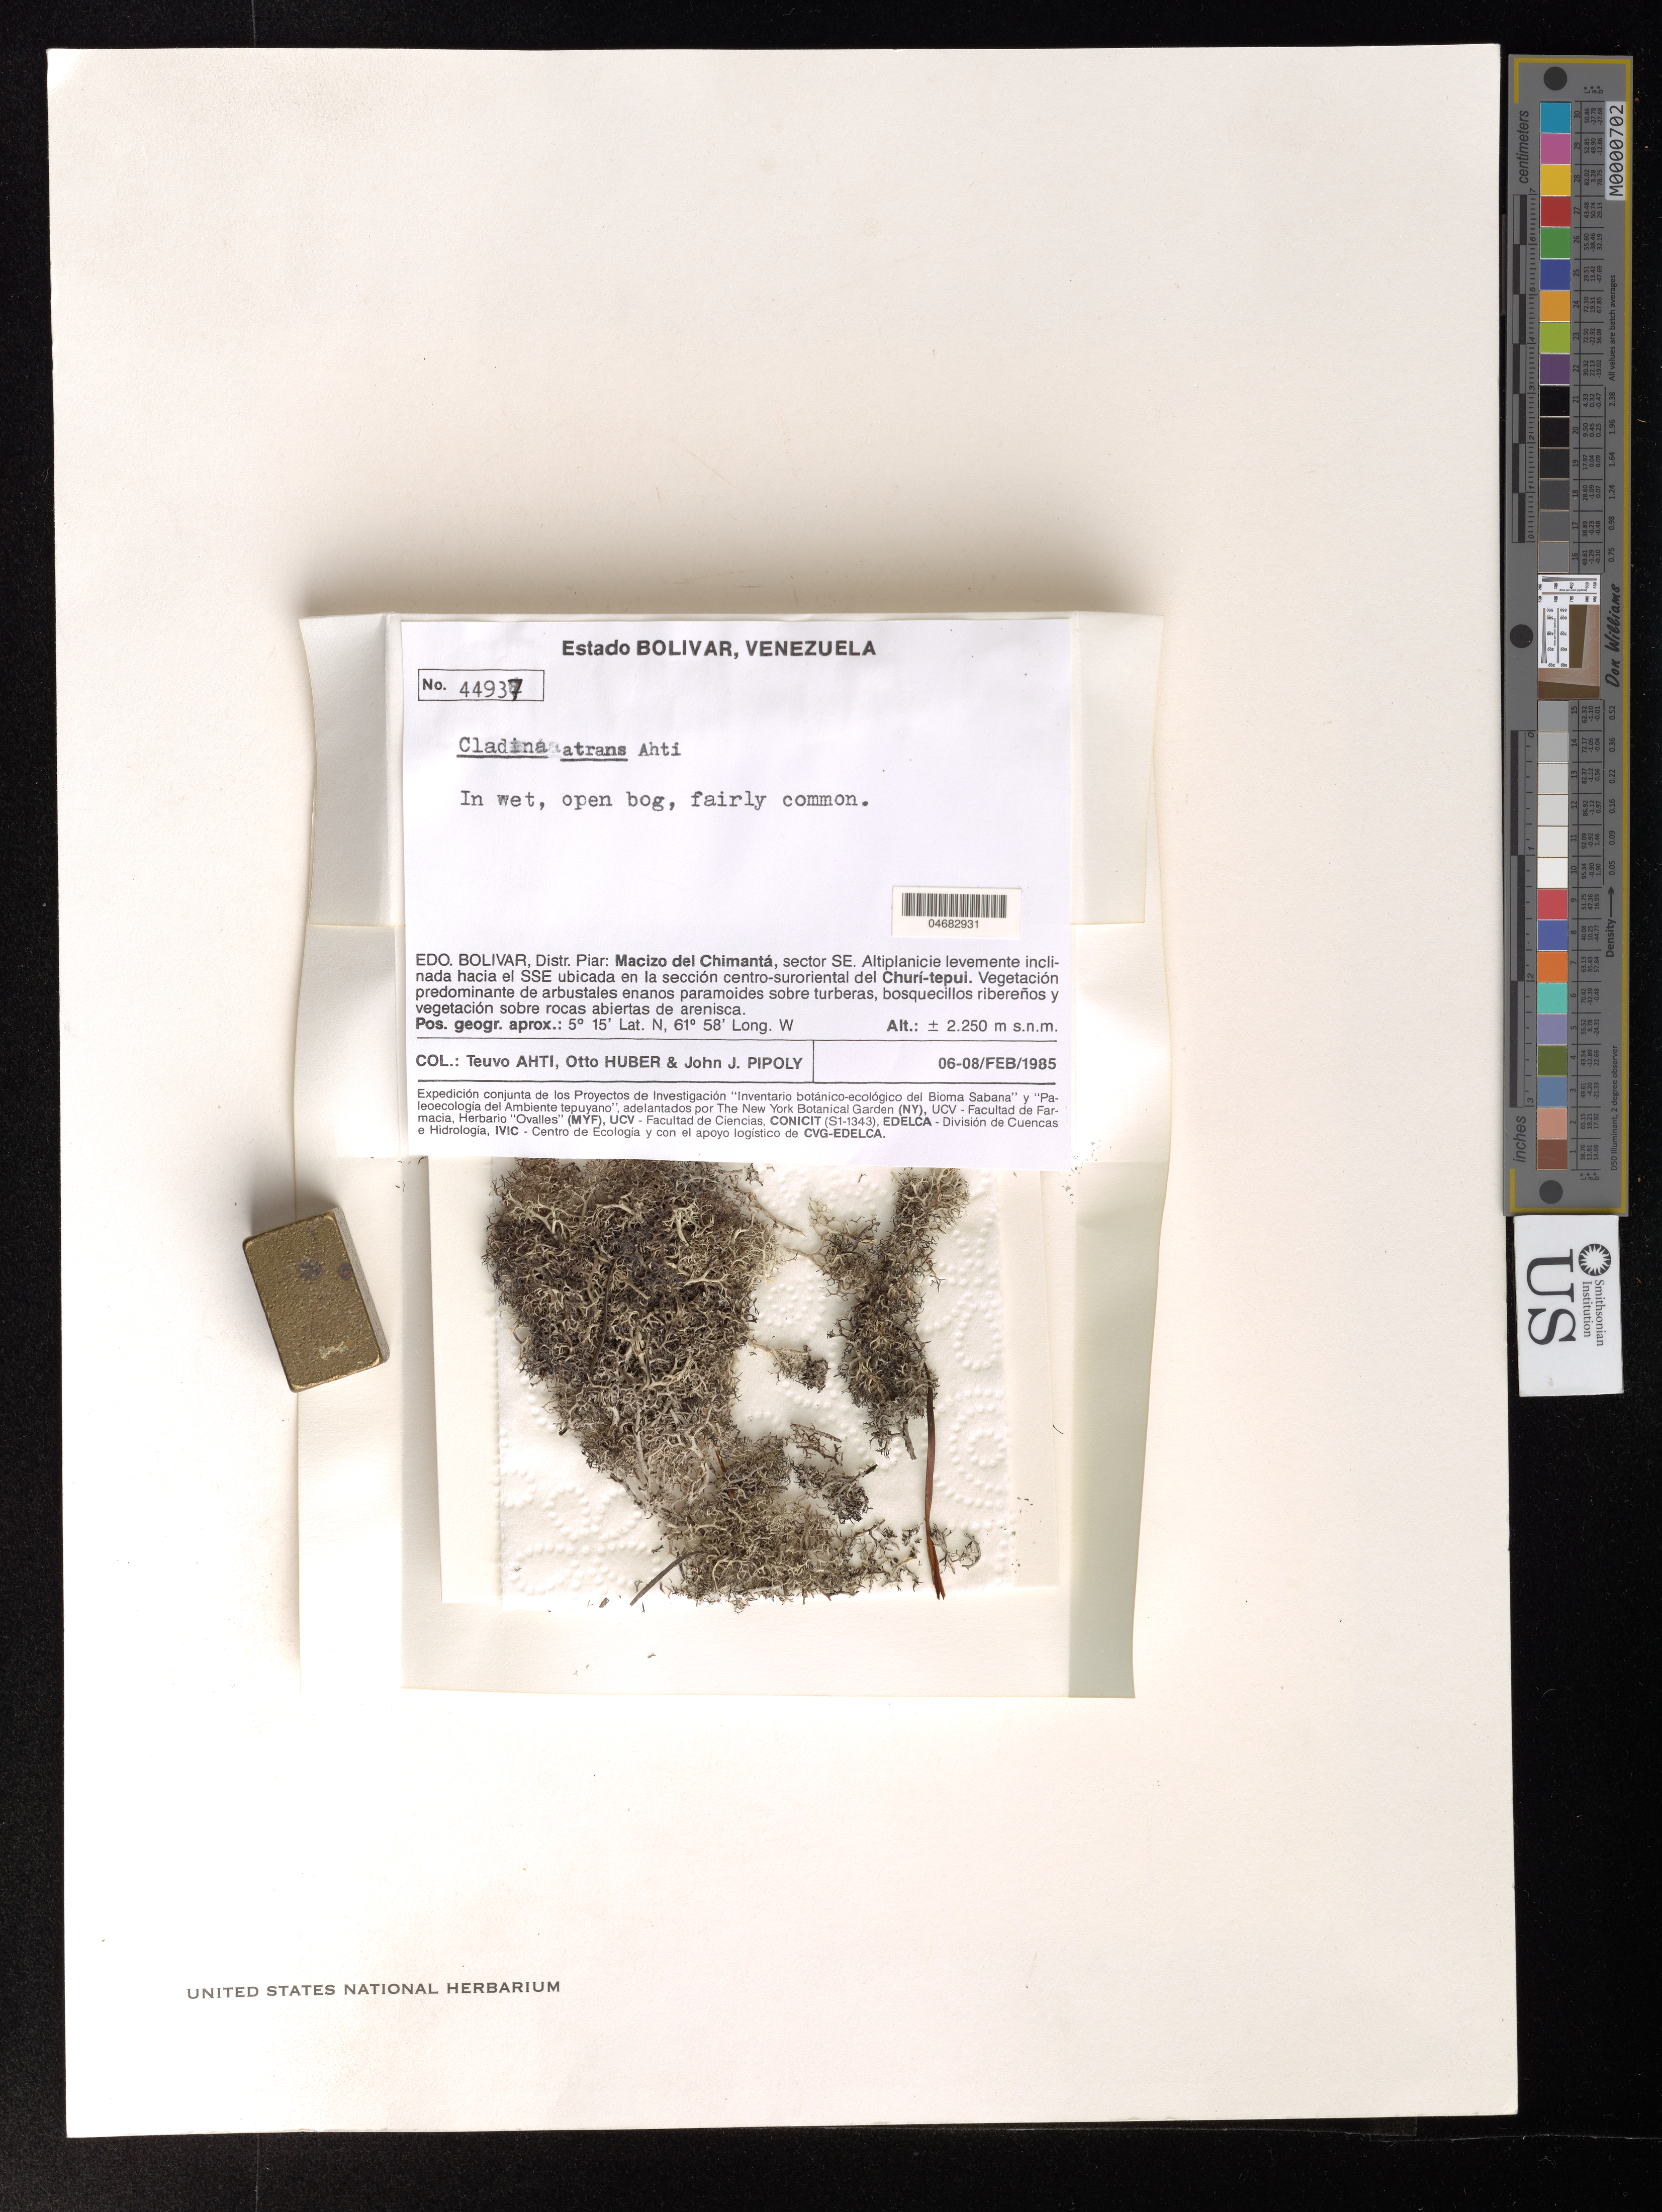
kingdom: Fungi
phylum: Ascomycota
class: Lecanoromycetes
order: Lecanorales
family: Cladoniaceae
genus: Cladina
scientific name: Cladina atrans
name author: Ahti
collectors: T. T. Ahti, O. Huber & J. Pipoly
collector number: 44937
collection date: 1985-02-06/1985-02-08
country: Venezuela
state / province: Bolívar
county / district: Piar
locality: Macizo del Chimanta, Sector SE. Altiplanicie levemente inclinada hacia el SSE ubicada en la seccion centro-suroriental del Churi-tepui.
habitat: Vegetación predominante de arbustales enanos paramoides sobre turberas, bosquecillos ribereños y vegetación sobre rocas abiertas de arenisca.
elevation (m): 2250